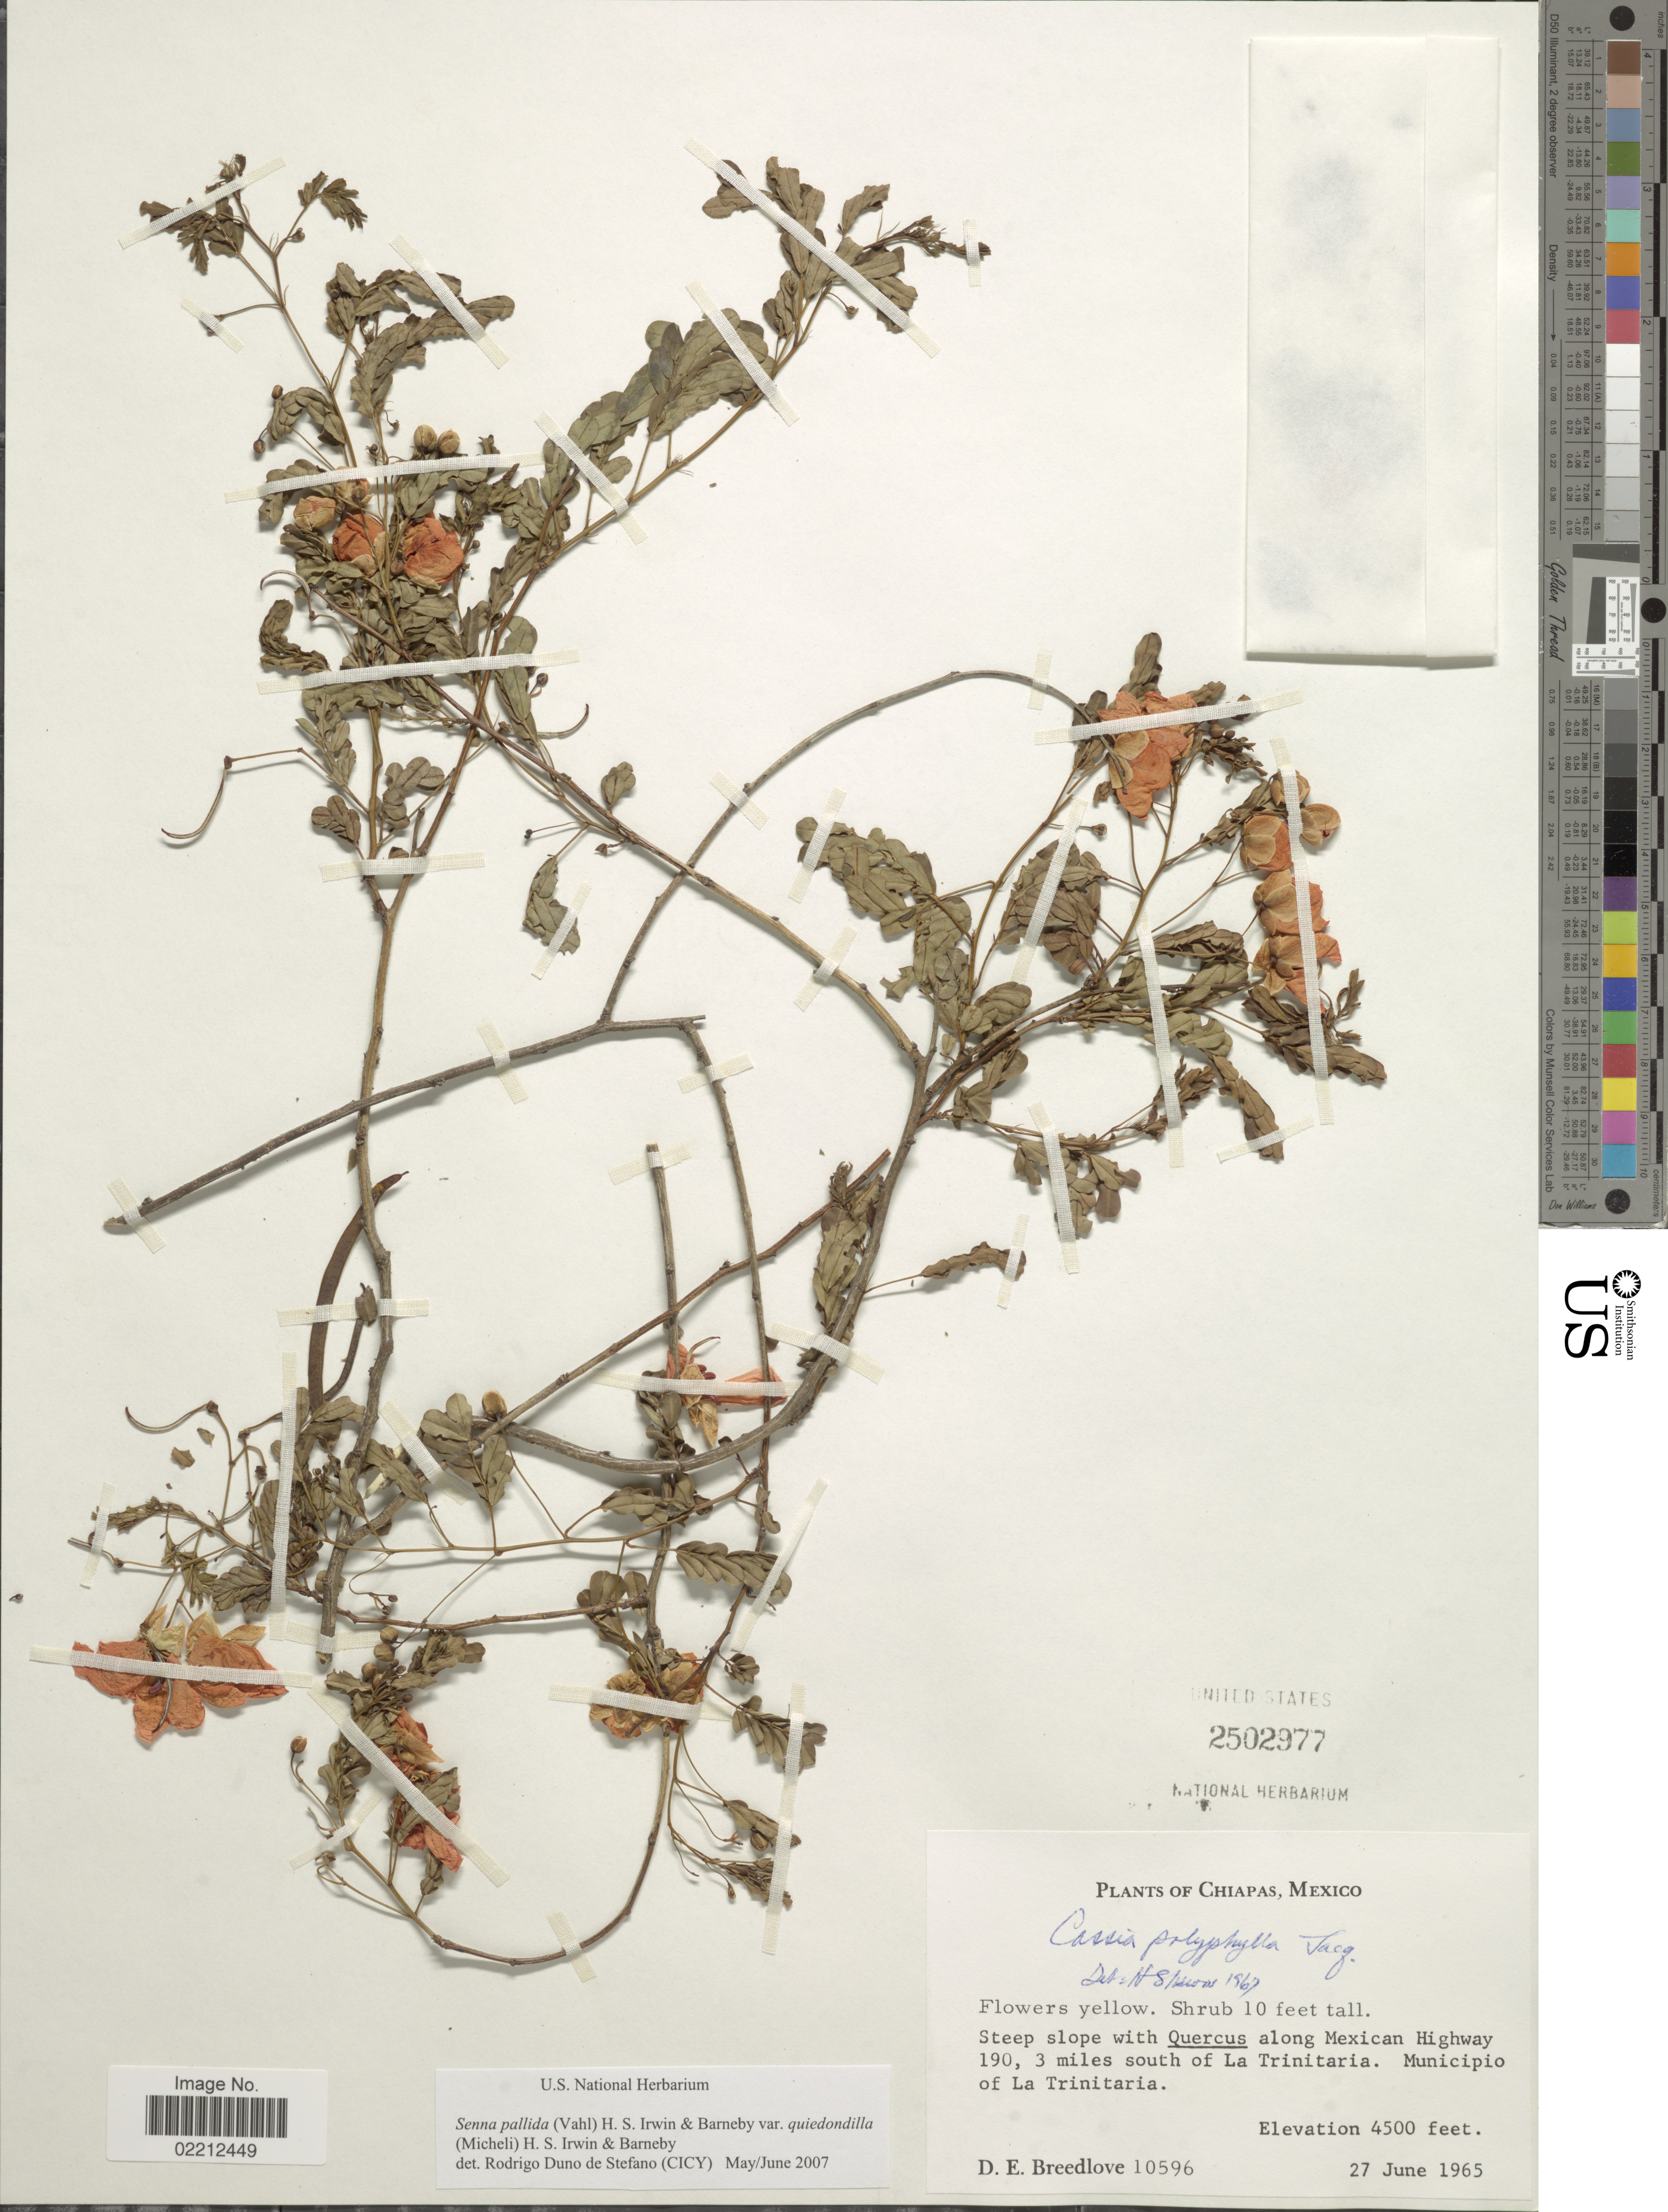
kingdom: Plantae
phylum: Tracheophyta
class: Magnoliopsida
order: Fabales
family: Fabaceae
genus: Senna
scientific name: Senna pallida var. quiedondilla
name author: (Micheli) H.S. Irwin & Barneby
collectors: D. E. Breedlove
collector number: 10596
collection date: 1965-06-27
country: Mexico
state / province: Chiapas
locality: Chiapas, Mexico. Along Mexican Highway 190, 3 miles south of La Trinitaria, Municipio of La Trinitaria.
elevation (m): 1372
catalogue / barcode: US 2502977